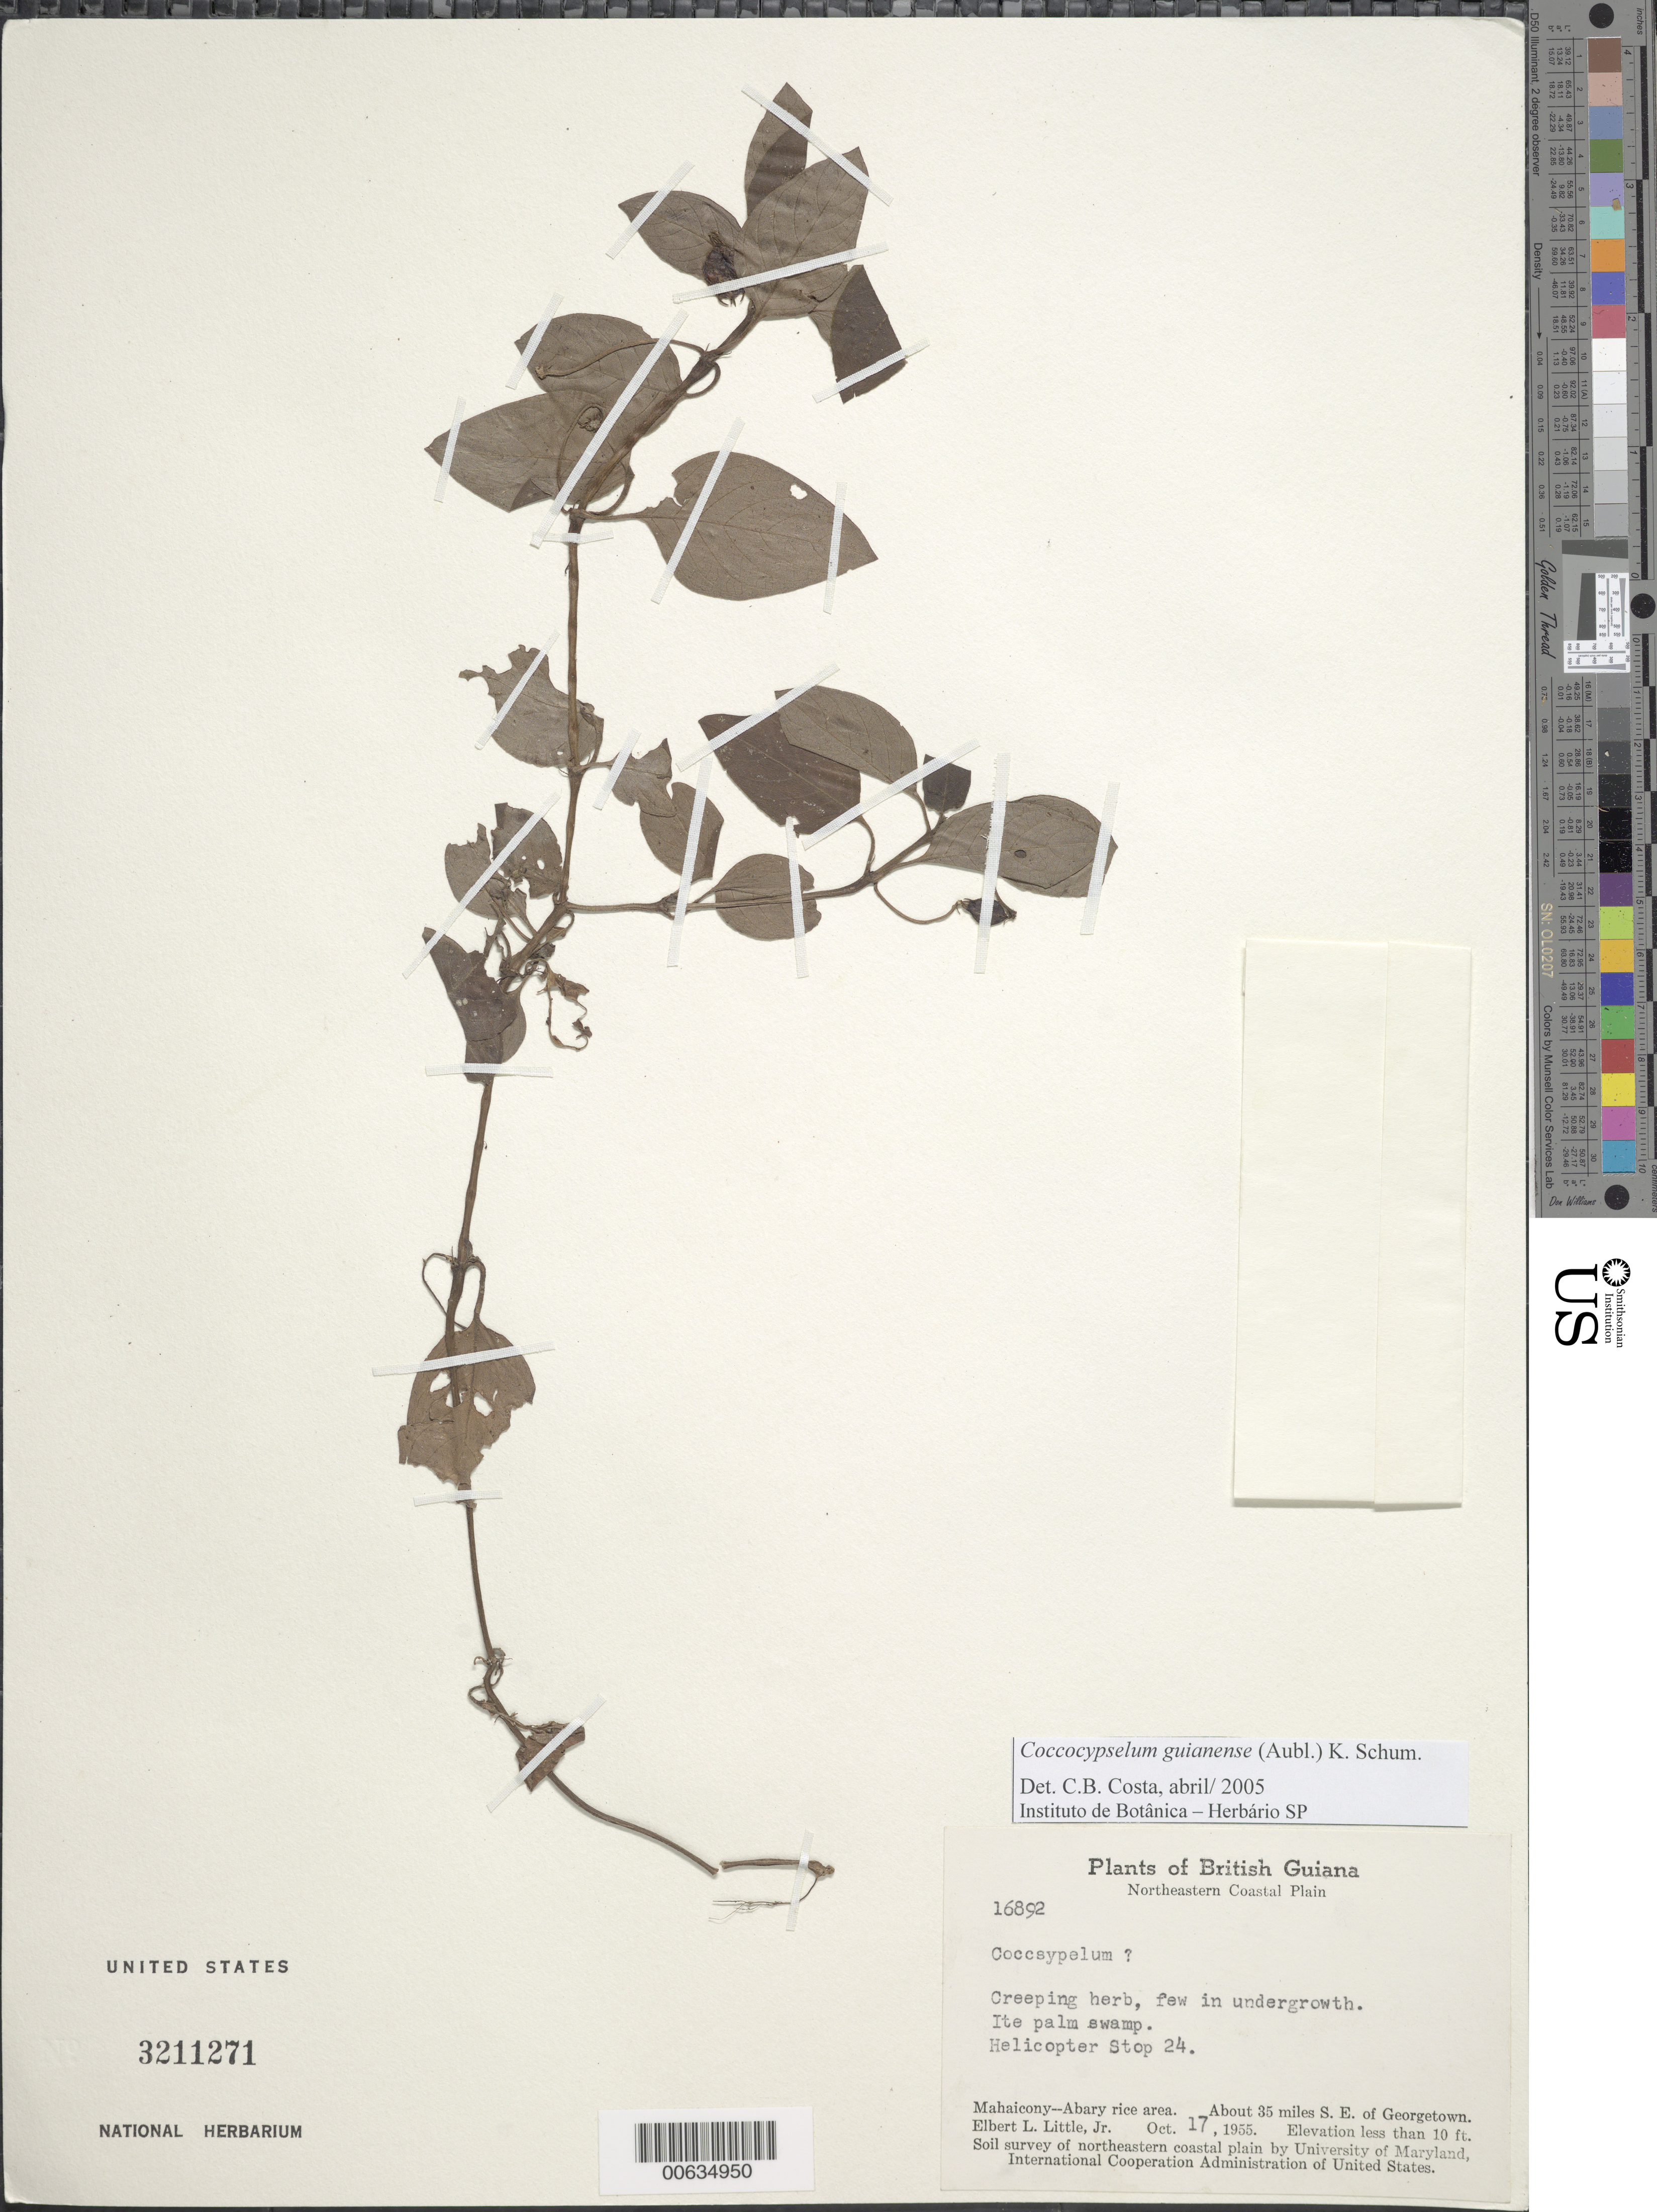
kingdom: Plantae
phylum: Tracheophyta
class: Magnoliopsida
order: Gentianales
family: Rubiaceae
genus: Coccocypselum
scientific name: Coccocypselum guianense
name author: (Aubl.) K. Schum.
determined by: Costa, C. B.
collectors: E. L. Little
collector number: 16892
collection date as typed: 17-Oct-55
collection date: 1955-10-17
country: Guyana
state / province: Mahaica-Berbice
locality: Mahaicony-Abary rice area, E bank Demerara R., about 35 mi. SE of Georgetown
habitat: Ite palm swam; on wet soil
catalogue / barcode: US 3211271